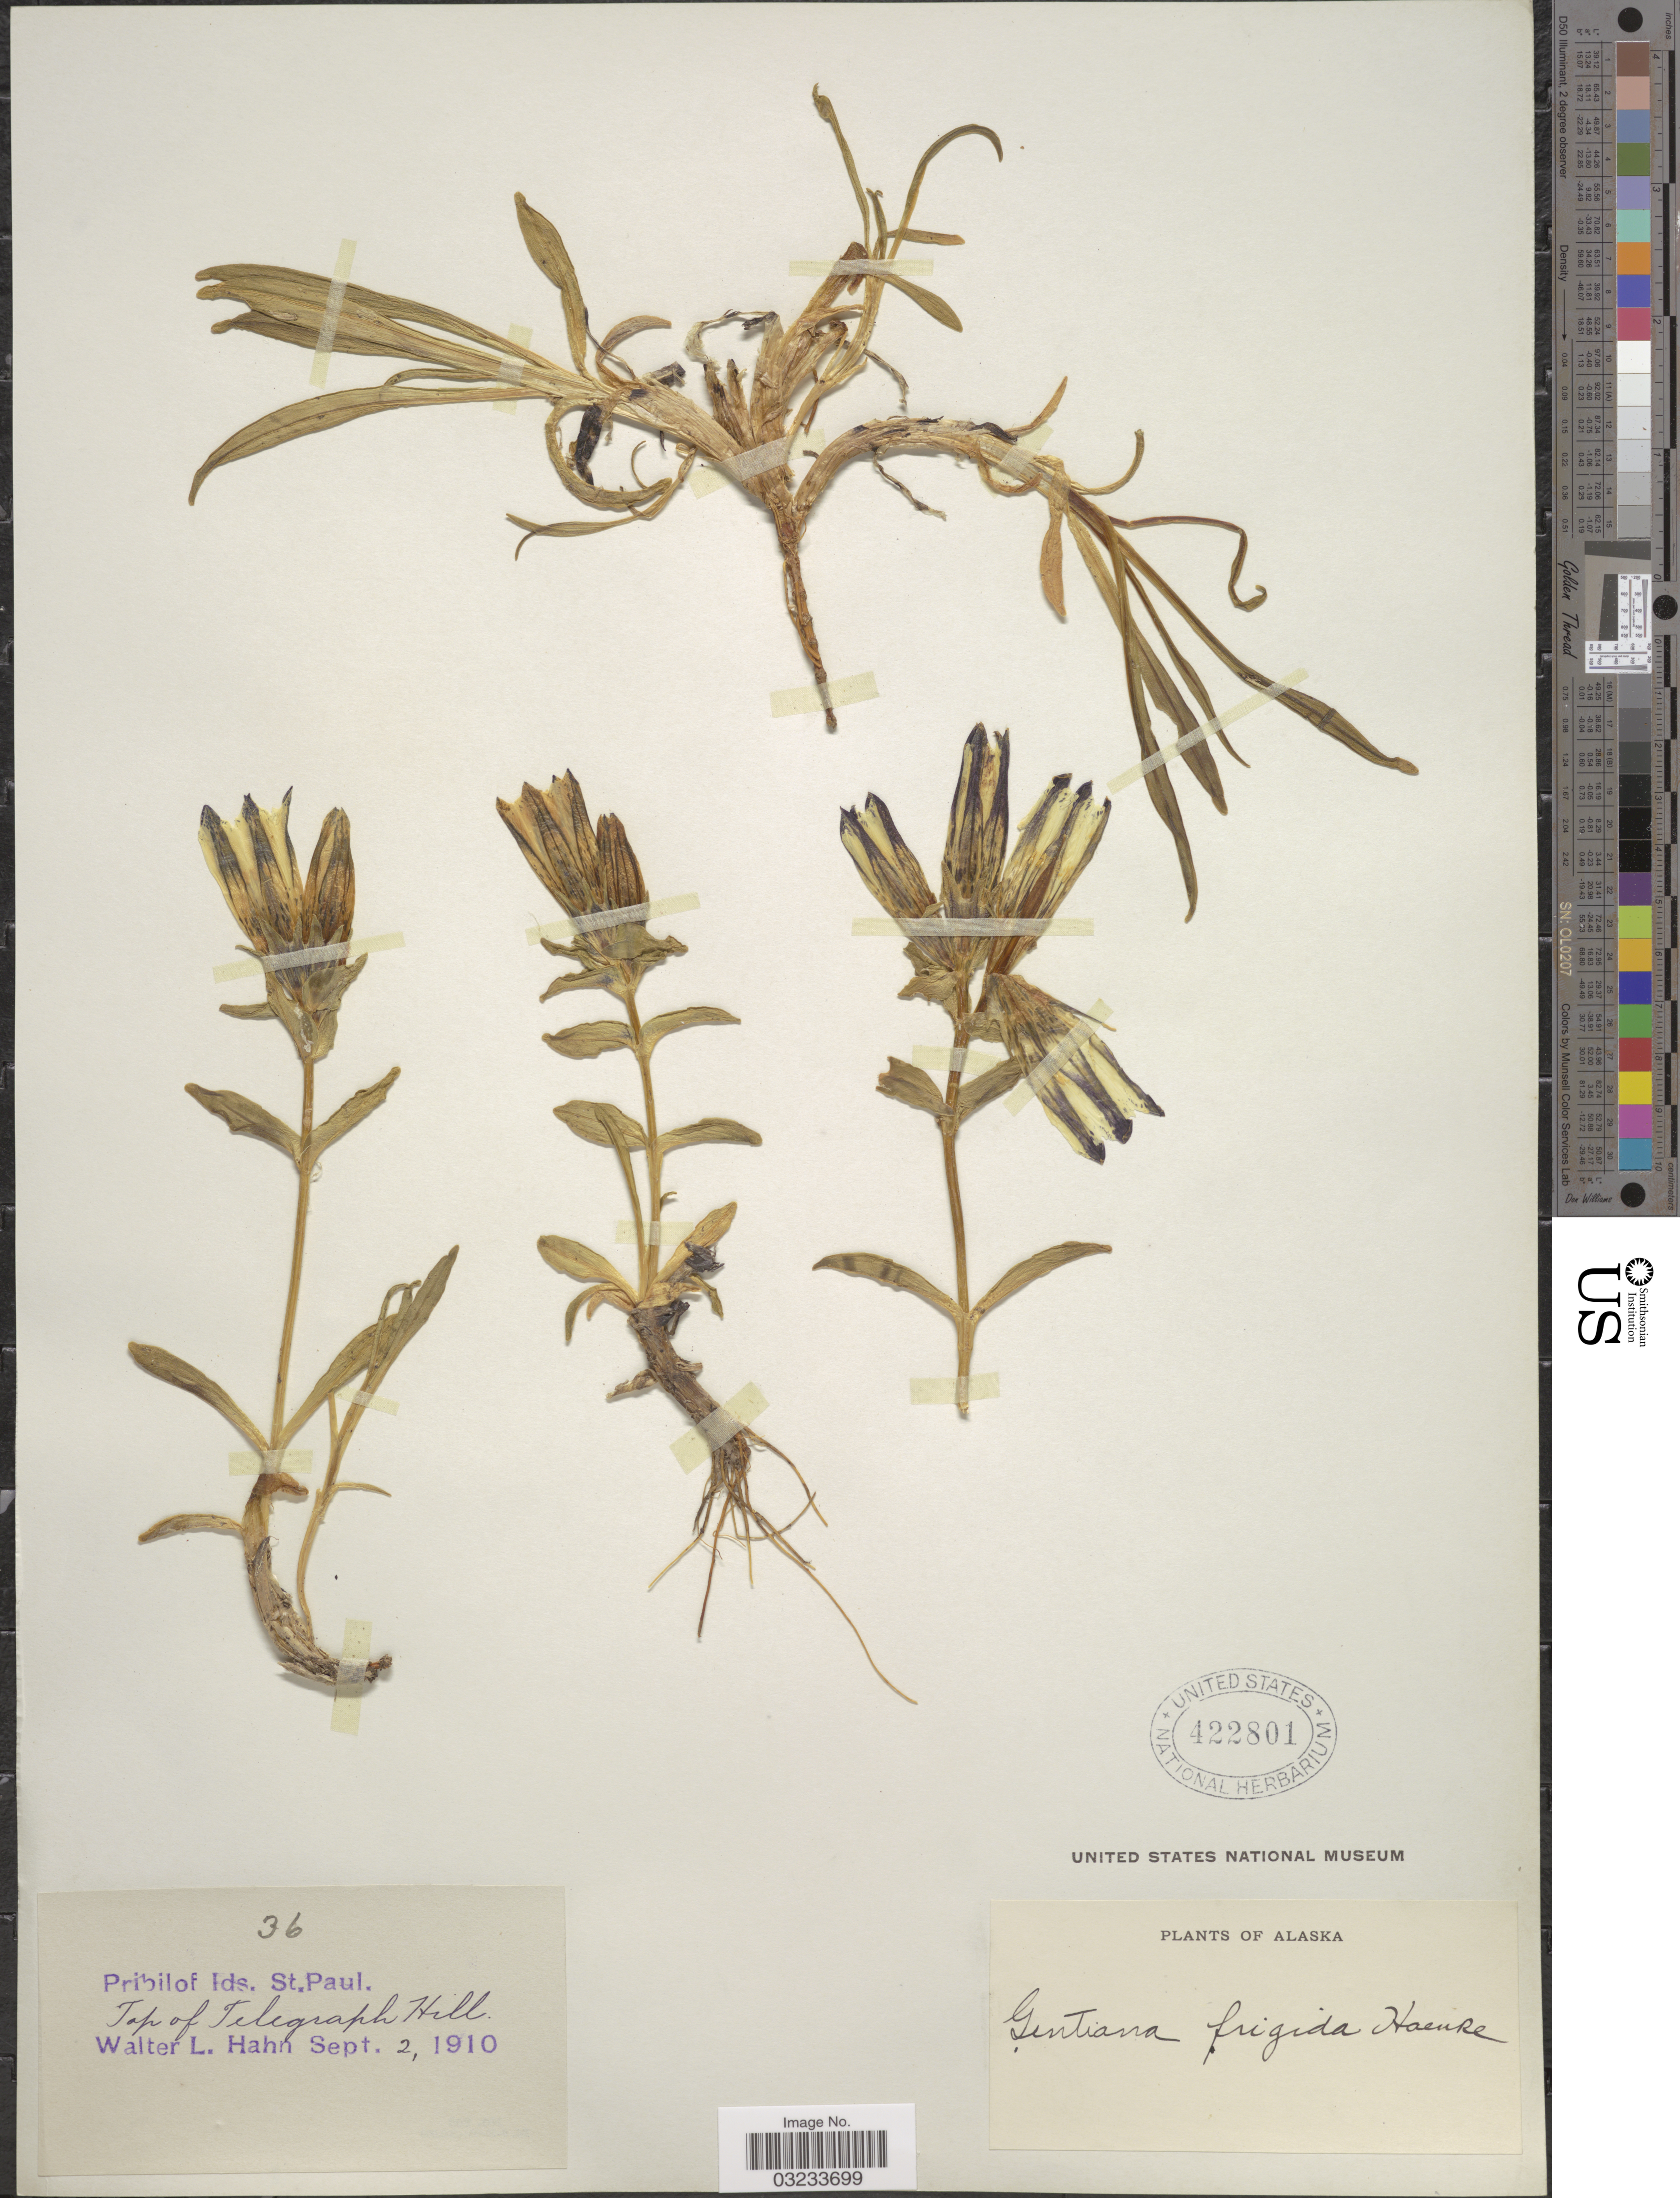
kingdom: Plantae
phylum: Tracheophyta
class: Magnoliopsida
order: Gentianales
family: Gentianaceae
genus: Gentiana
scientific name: Gentiana algida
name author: Pall.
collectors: W. L. Hahn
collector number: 36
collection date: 1910-09-02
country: United States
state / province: Alaska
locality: Pribilof Ids. St. Paul. Top of Telegraph Hill.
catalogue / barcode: US 422801